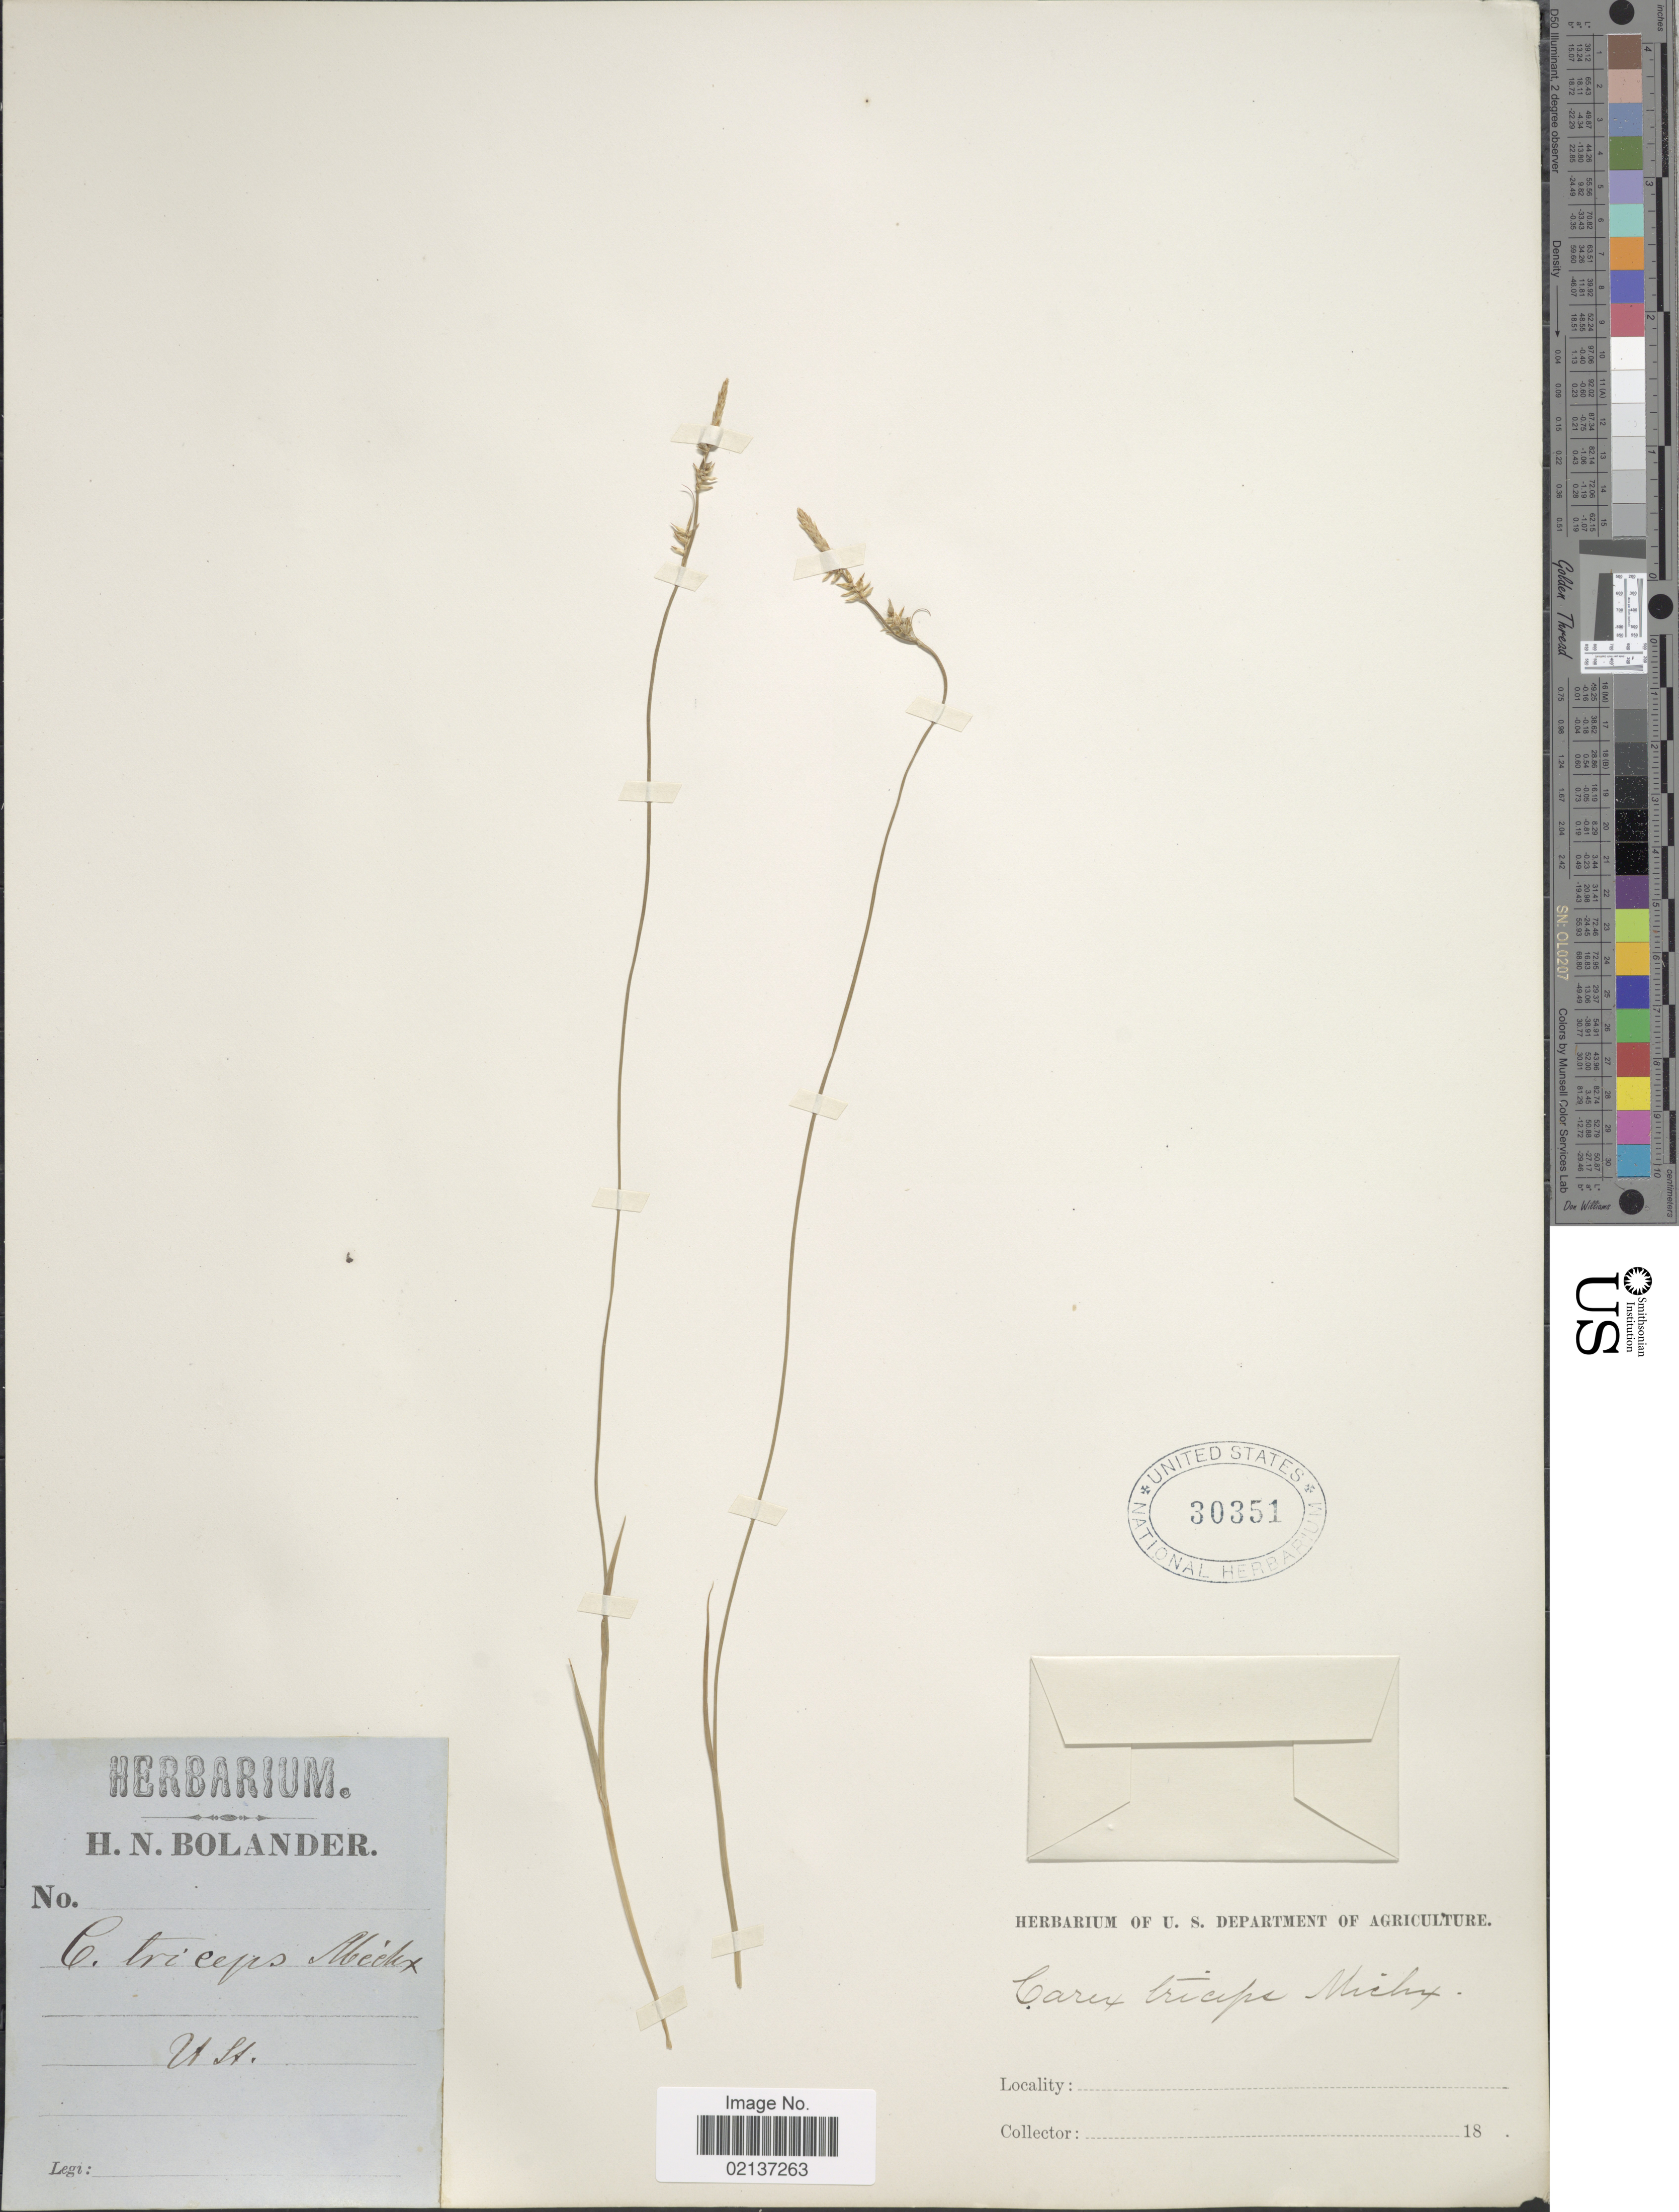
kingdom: Plantae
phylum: Tracheophyta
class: Liliopsida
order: Poales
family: Cyperaceae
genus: Carex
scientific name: Carex hirsutella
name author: Mack.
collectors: H. N. Bolander (herbarium)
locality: Il St. [interpreted]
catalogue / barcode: US 30351